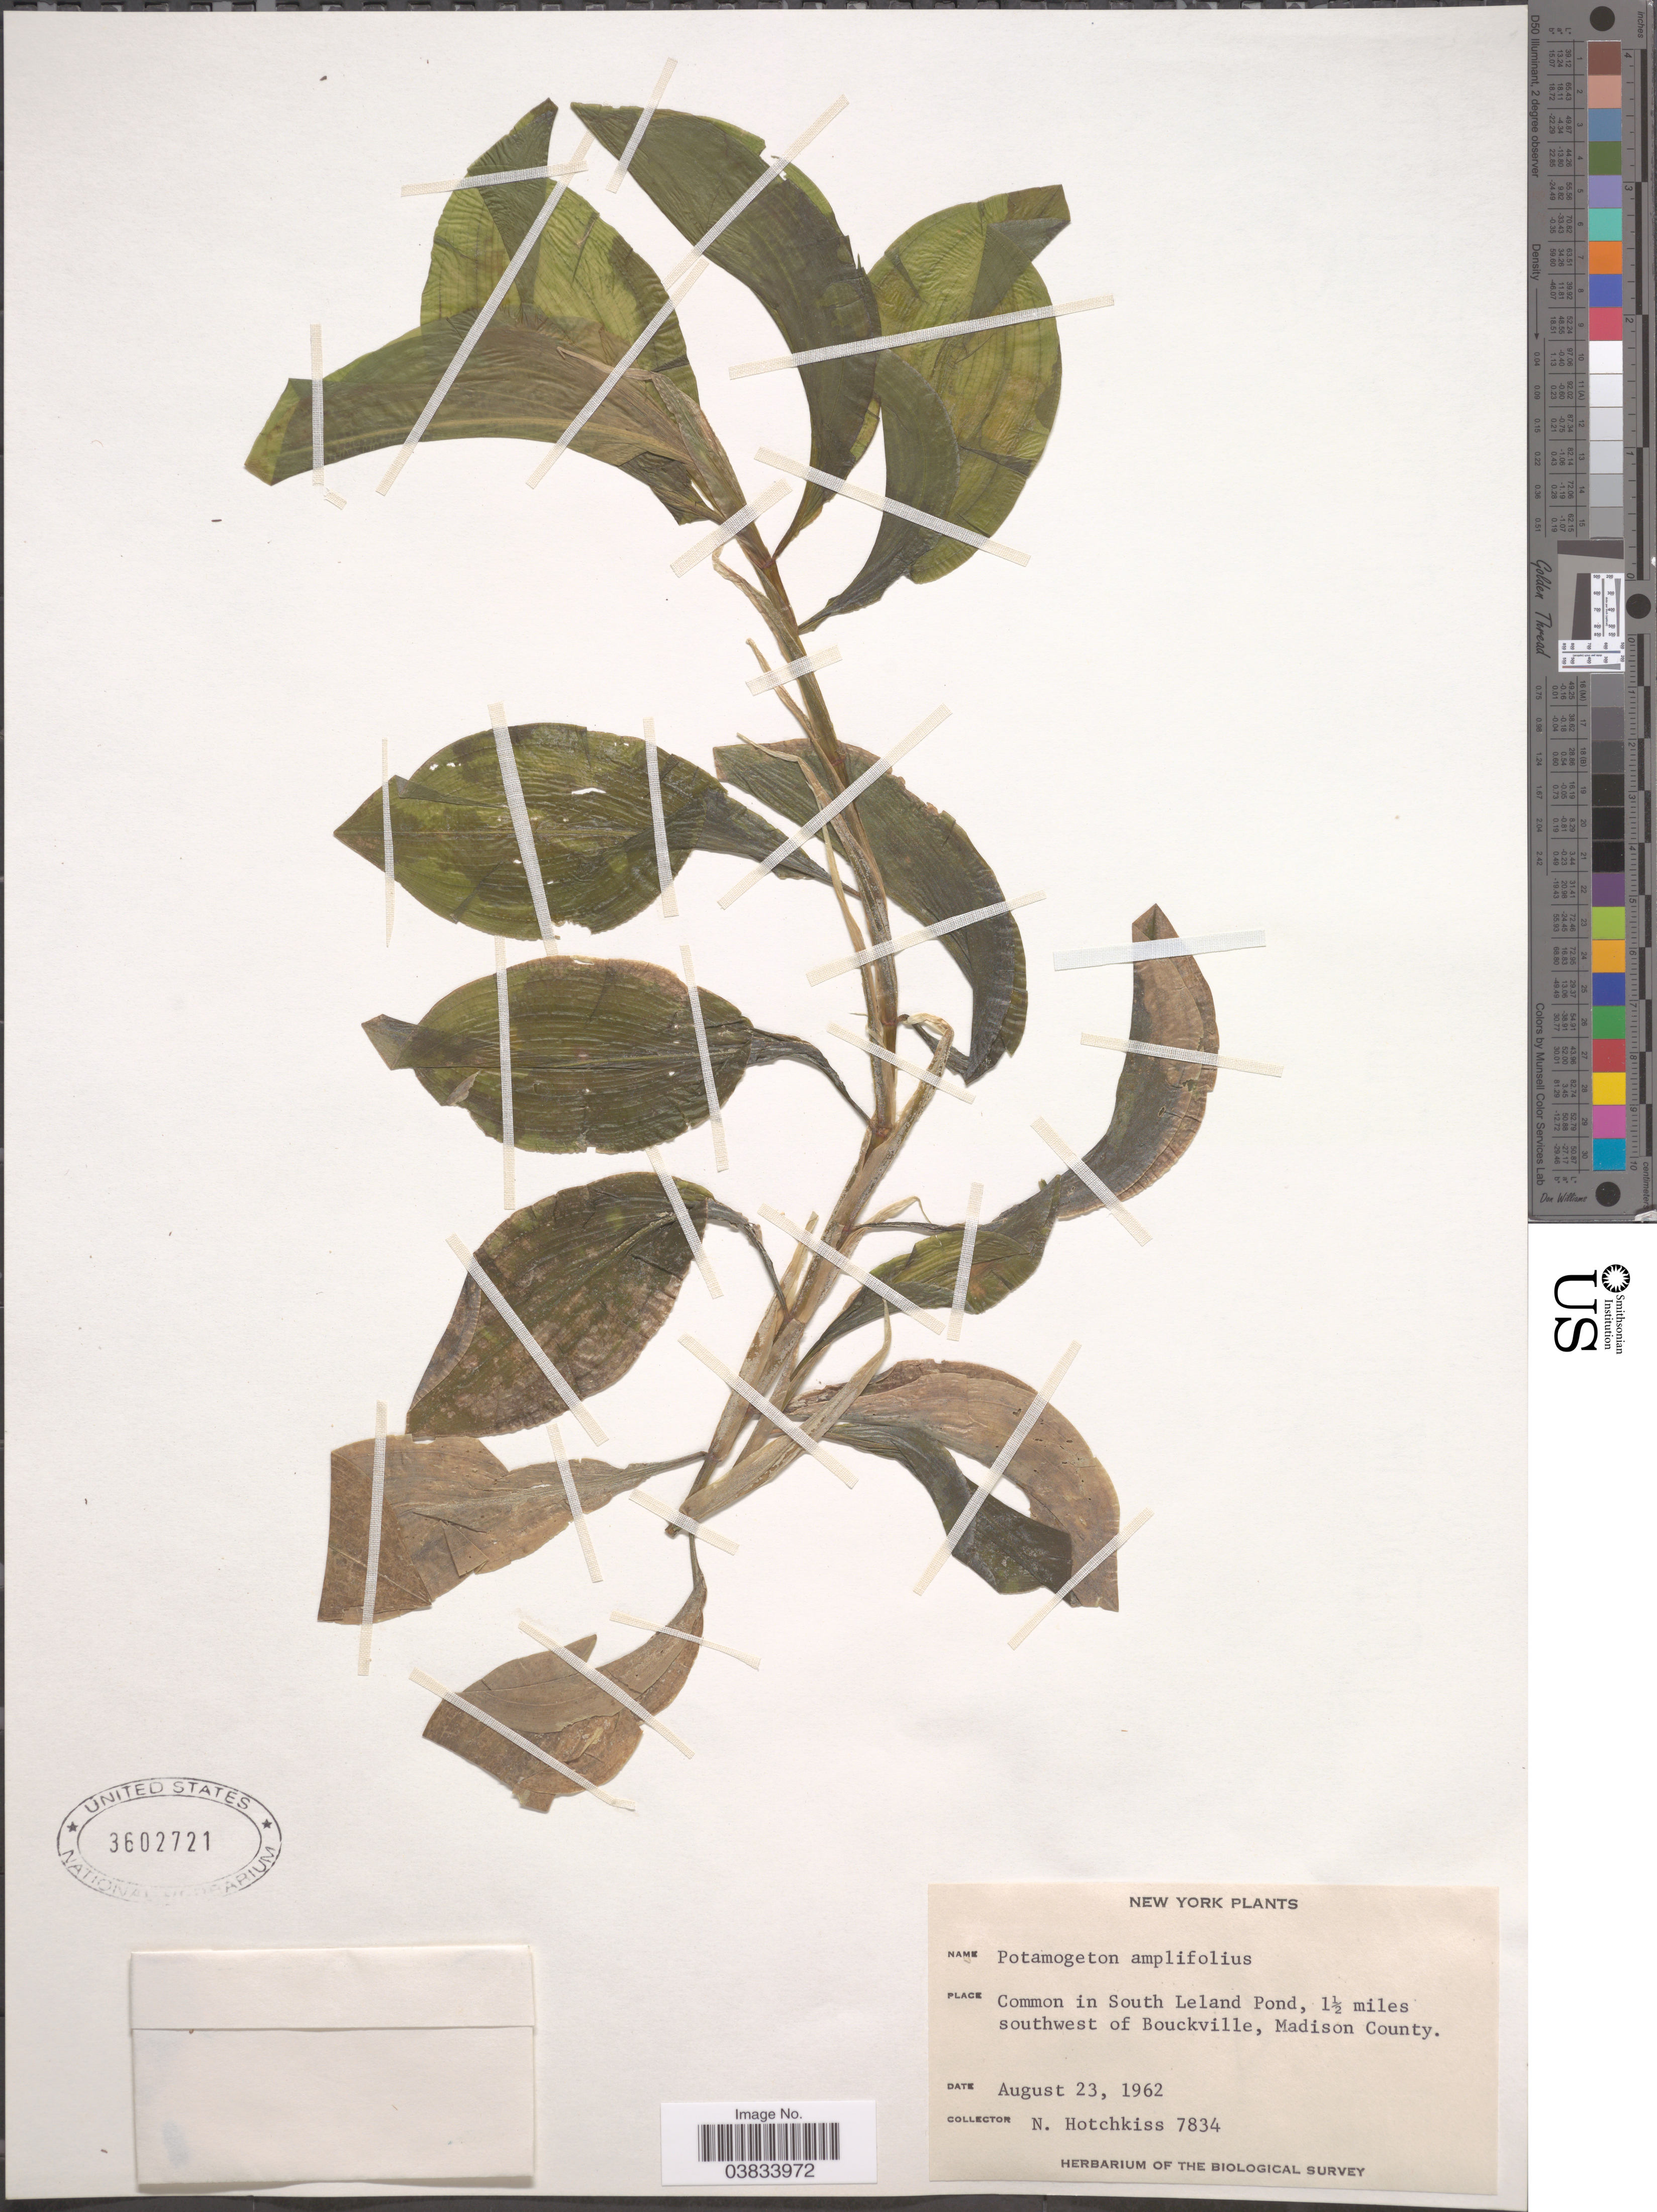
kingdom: Plantae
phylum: Tracheophyta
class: Liliopsida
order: Alismatales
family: Potamogetonaceae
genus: Potamogeton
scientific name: Potamogeton amplifolius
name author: Tuckerm.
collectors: N. Hotchkiss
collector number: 7834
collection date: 1962-08-23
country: United States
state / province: New York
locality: In South Leland Pond, 1½ miles southwest of Bouckville, Madison County.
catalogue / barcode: US 3602721